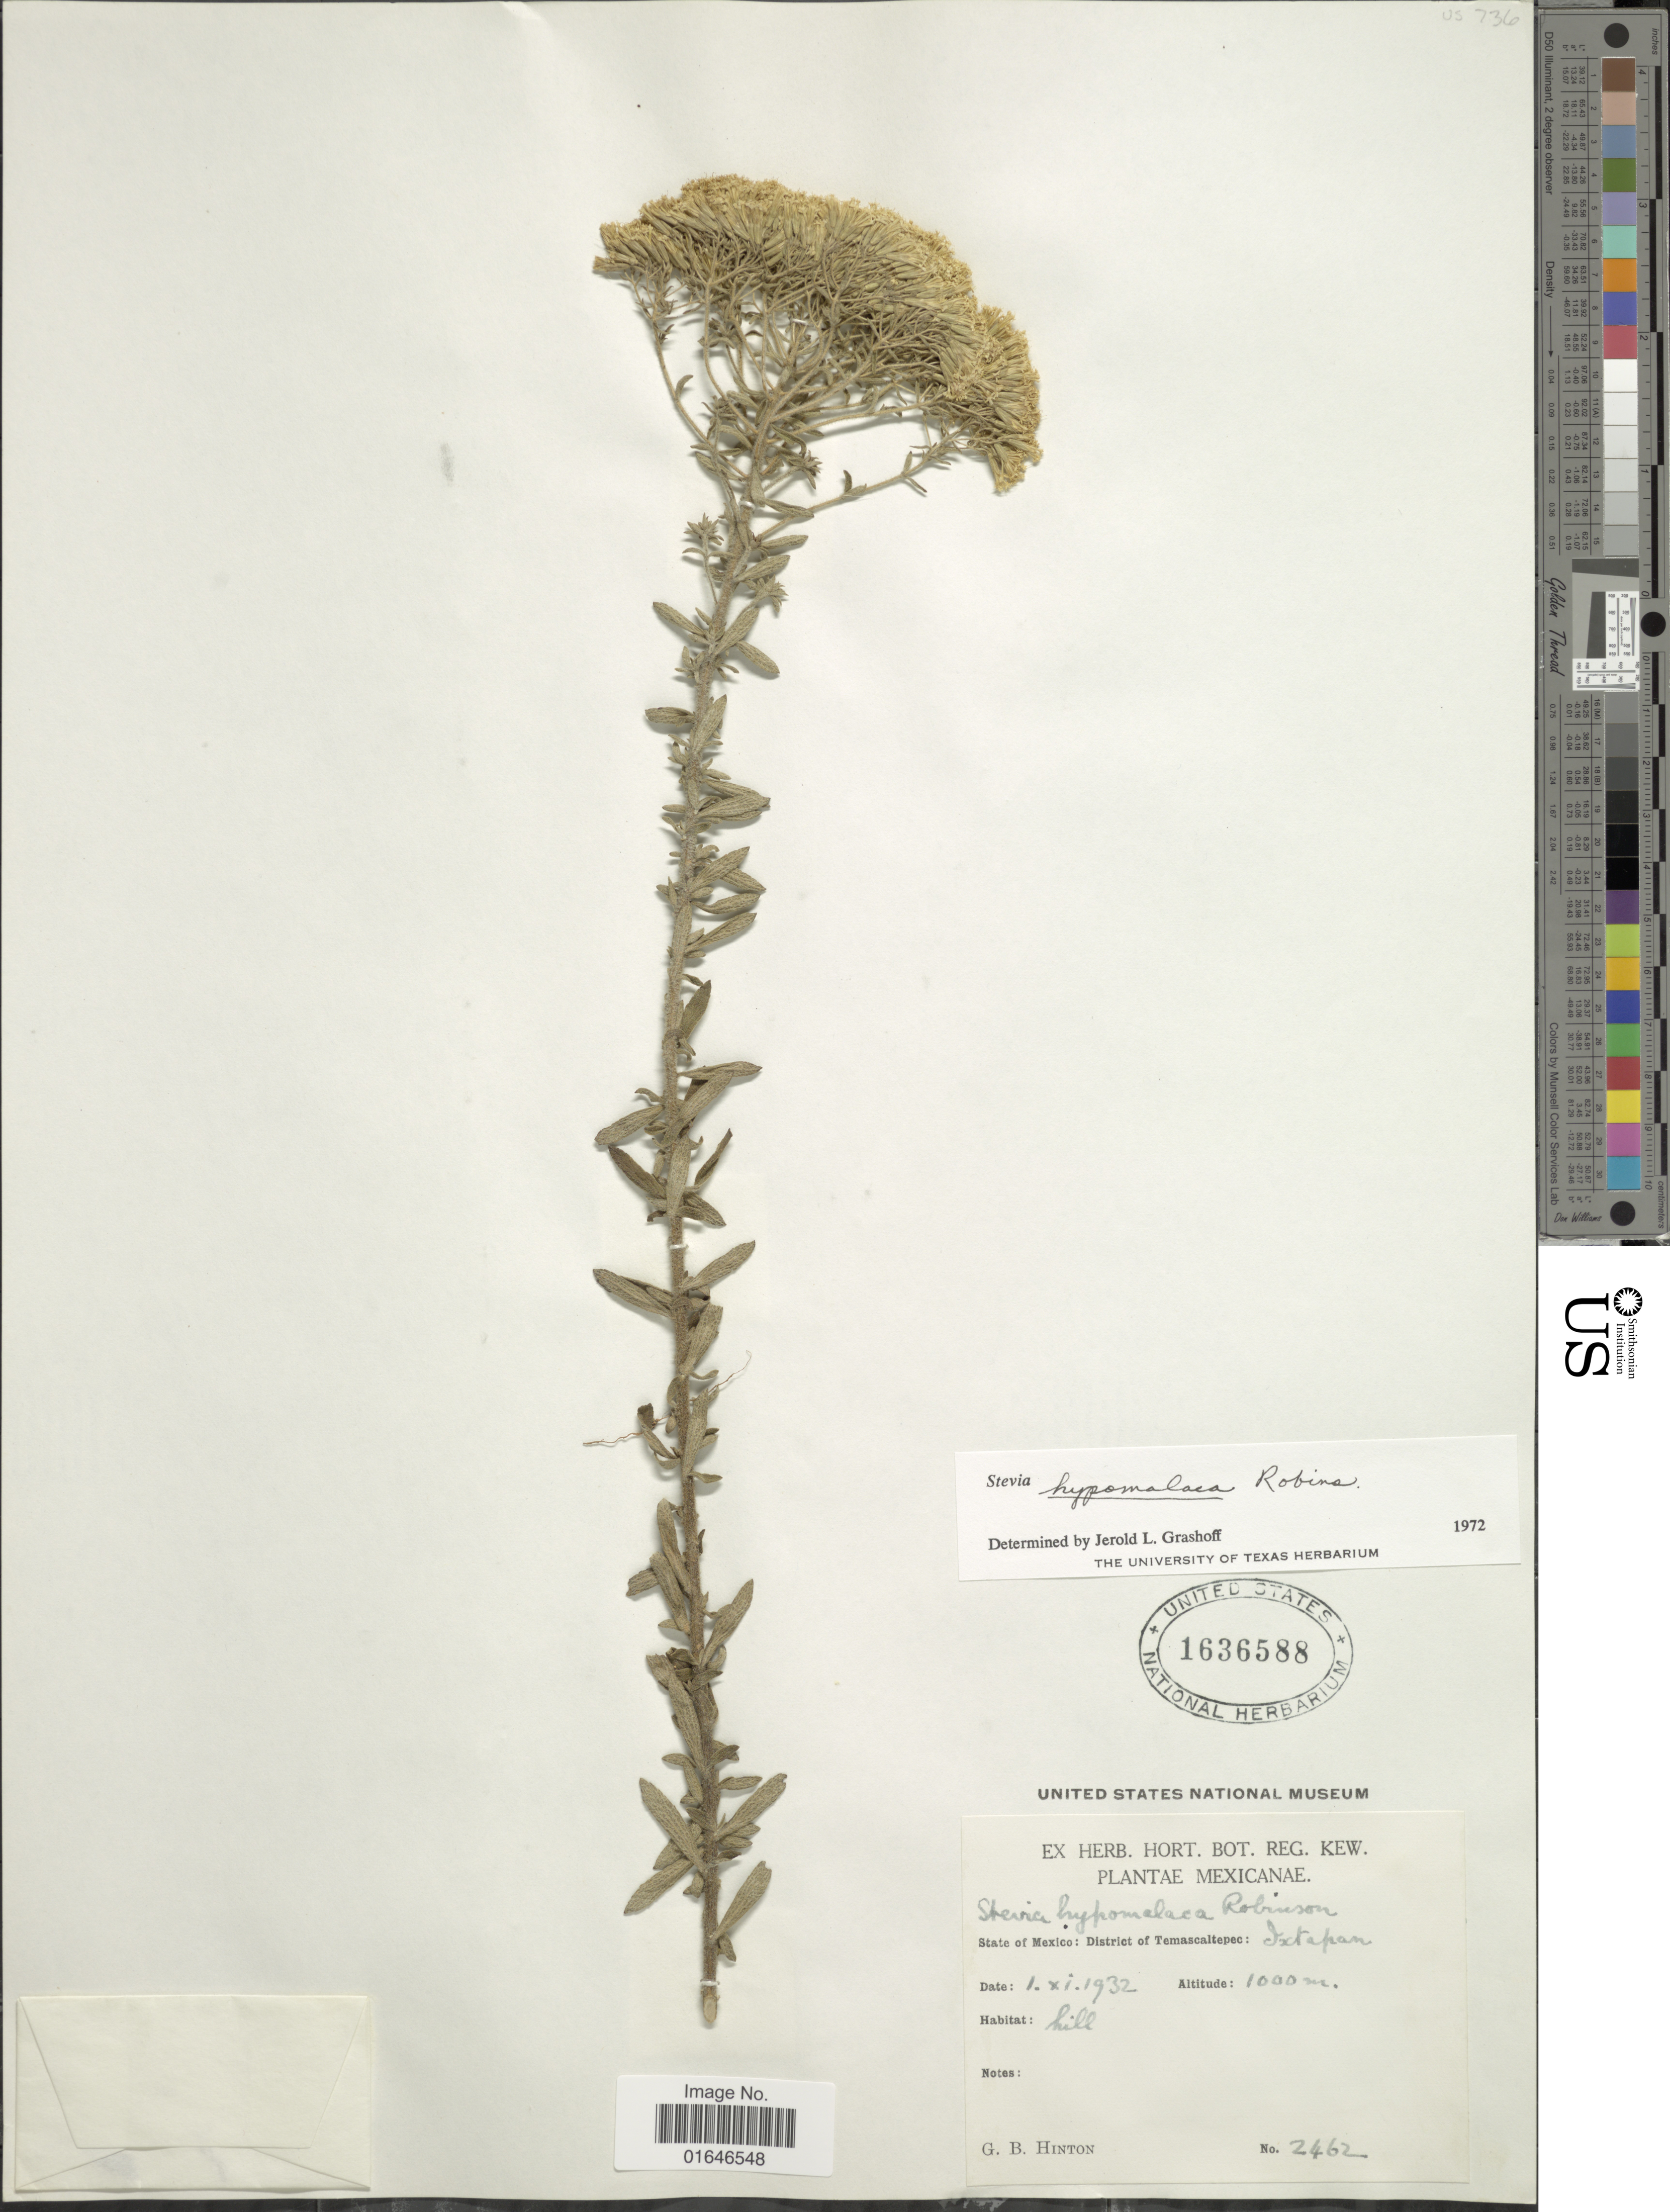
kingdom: Plantae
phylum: Tracheophyta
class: Magnoliopsida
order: Asterales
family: Asteraceae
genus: Stevia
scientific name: Stevia hypomalaca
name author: B.L. Rob.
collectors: G. B. Hinton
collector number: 2462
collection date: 1932-11-01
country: Mexico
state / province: México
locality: State of Mexico: District of Temascaltepec, Ixtapan, Hill.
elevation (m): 1000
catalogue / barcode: US 1636588